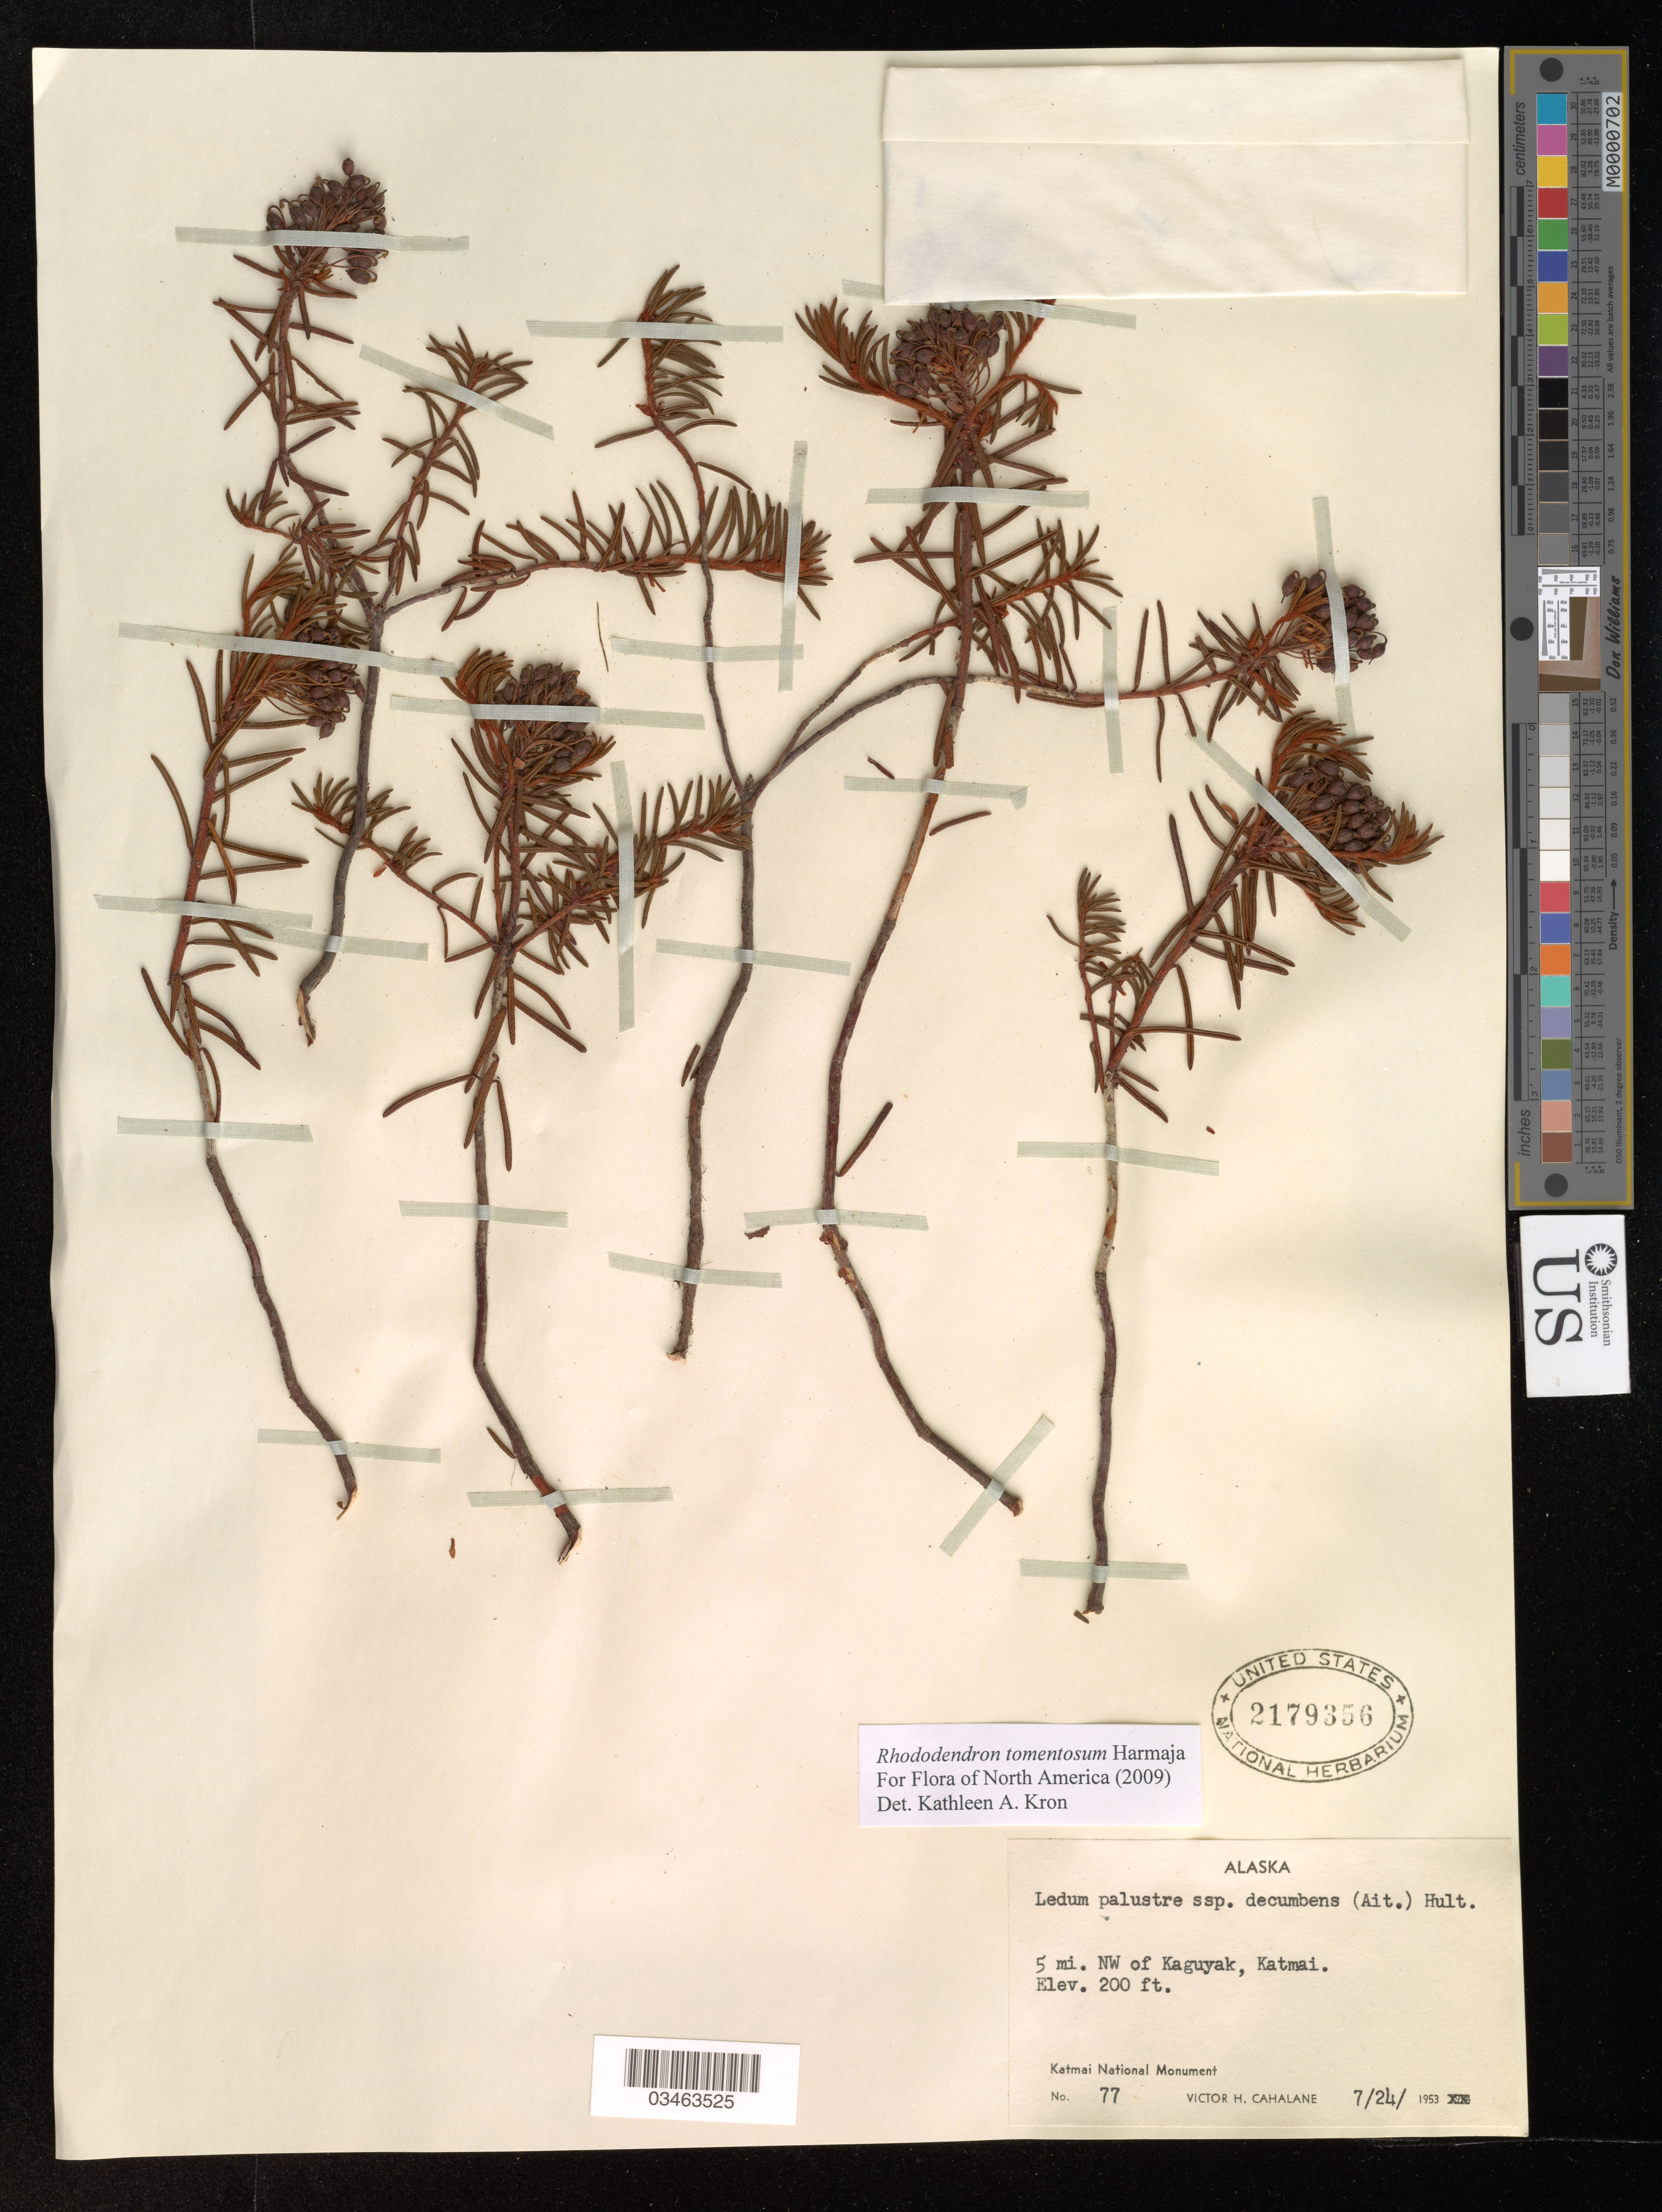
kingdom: Plantae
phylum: Tracheophyta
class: Magnoliopsida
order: Ericales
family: Ericaceae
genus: Rhododendron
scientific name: Rhododendron tomentosum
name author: Harmaja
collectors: V. Cahalane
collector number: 77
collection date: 1953-07-24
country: United States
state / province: Alaska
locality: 5 mi. NW of Kaguyak, Katmai. Katmai National Monument.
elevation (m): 61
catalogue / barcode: US 2179356